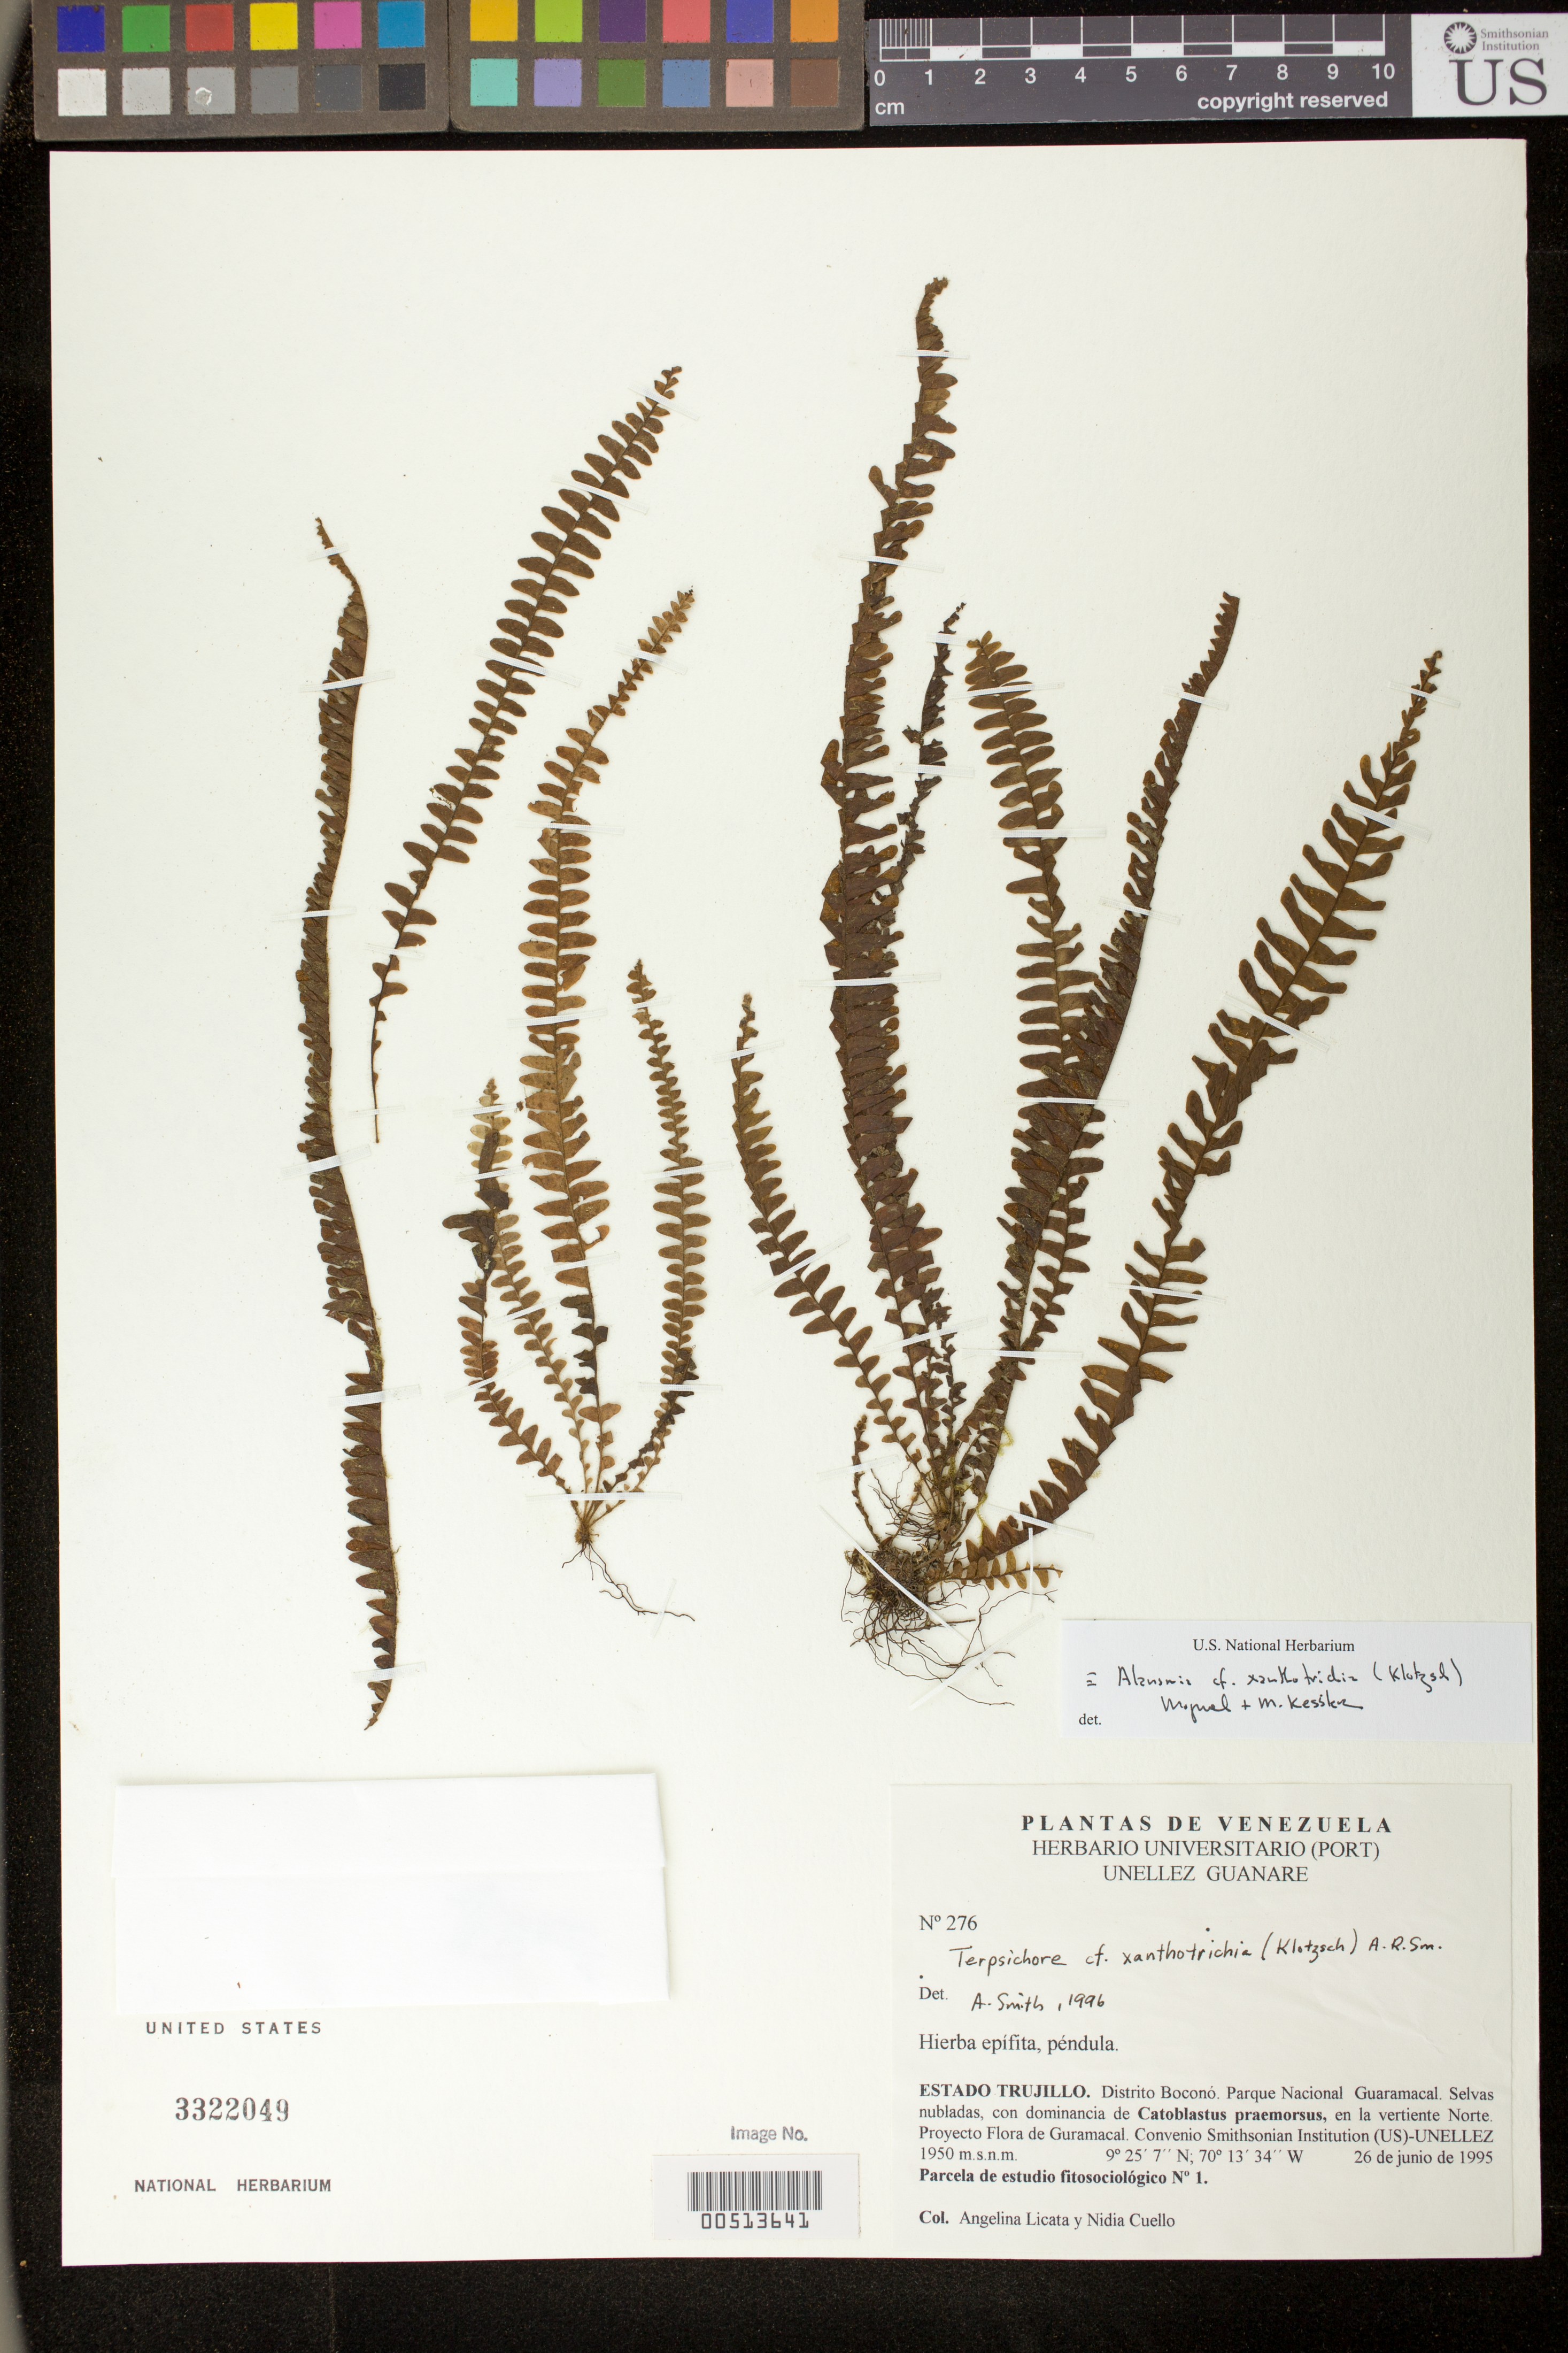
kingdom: Plantae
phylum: Tracheophyta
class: Polypodiopsida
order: Polypodiales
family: Polypodiaceae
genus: Alansmia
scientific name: Alansmia xanthotrichia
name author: (Klotzsch) Moguel & M. Kessler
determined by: Dorr, L. J., (BOT), Smithsonian Institution - National Museum of Natural History (UNITED STATES)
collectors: A. Licata & N. L. Cuello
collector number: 276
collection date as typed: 26 Jun 1995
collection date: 1995-06-26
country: Venezuela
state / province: Trujillo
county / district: Boconó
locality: Parque Nacional Guaramacal, vertiente N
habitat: Selvas nubladas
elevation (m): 1950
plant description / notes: PORT, UC, US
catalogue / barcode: US 3322049